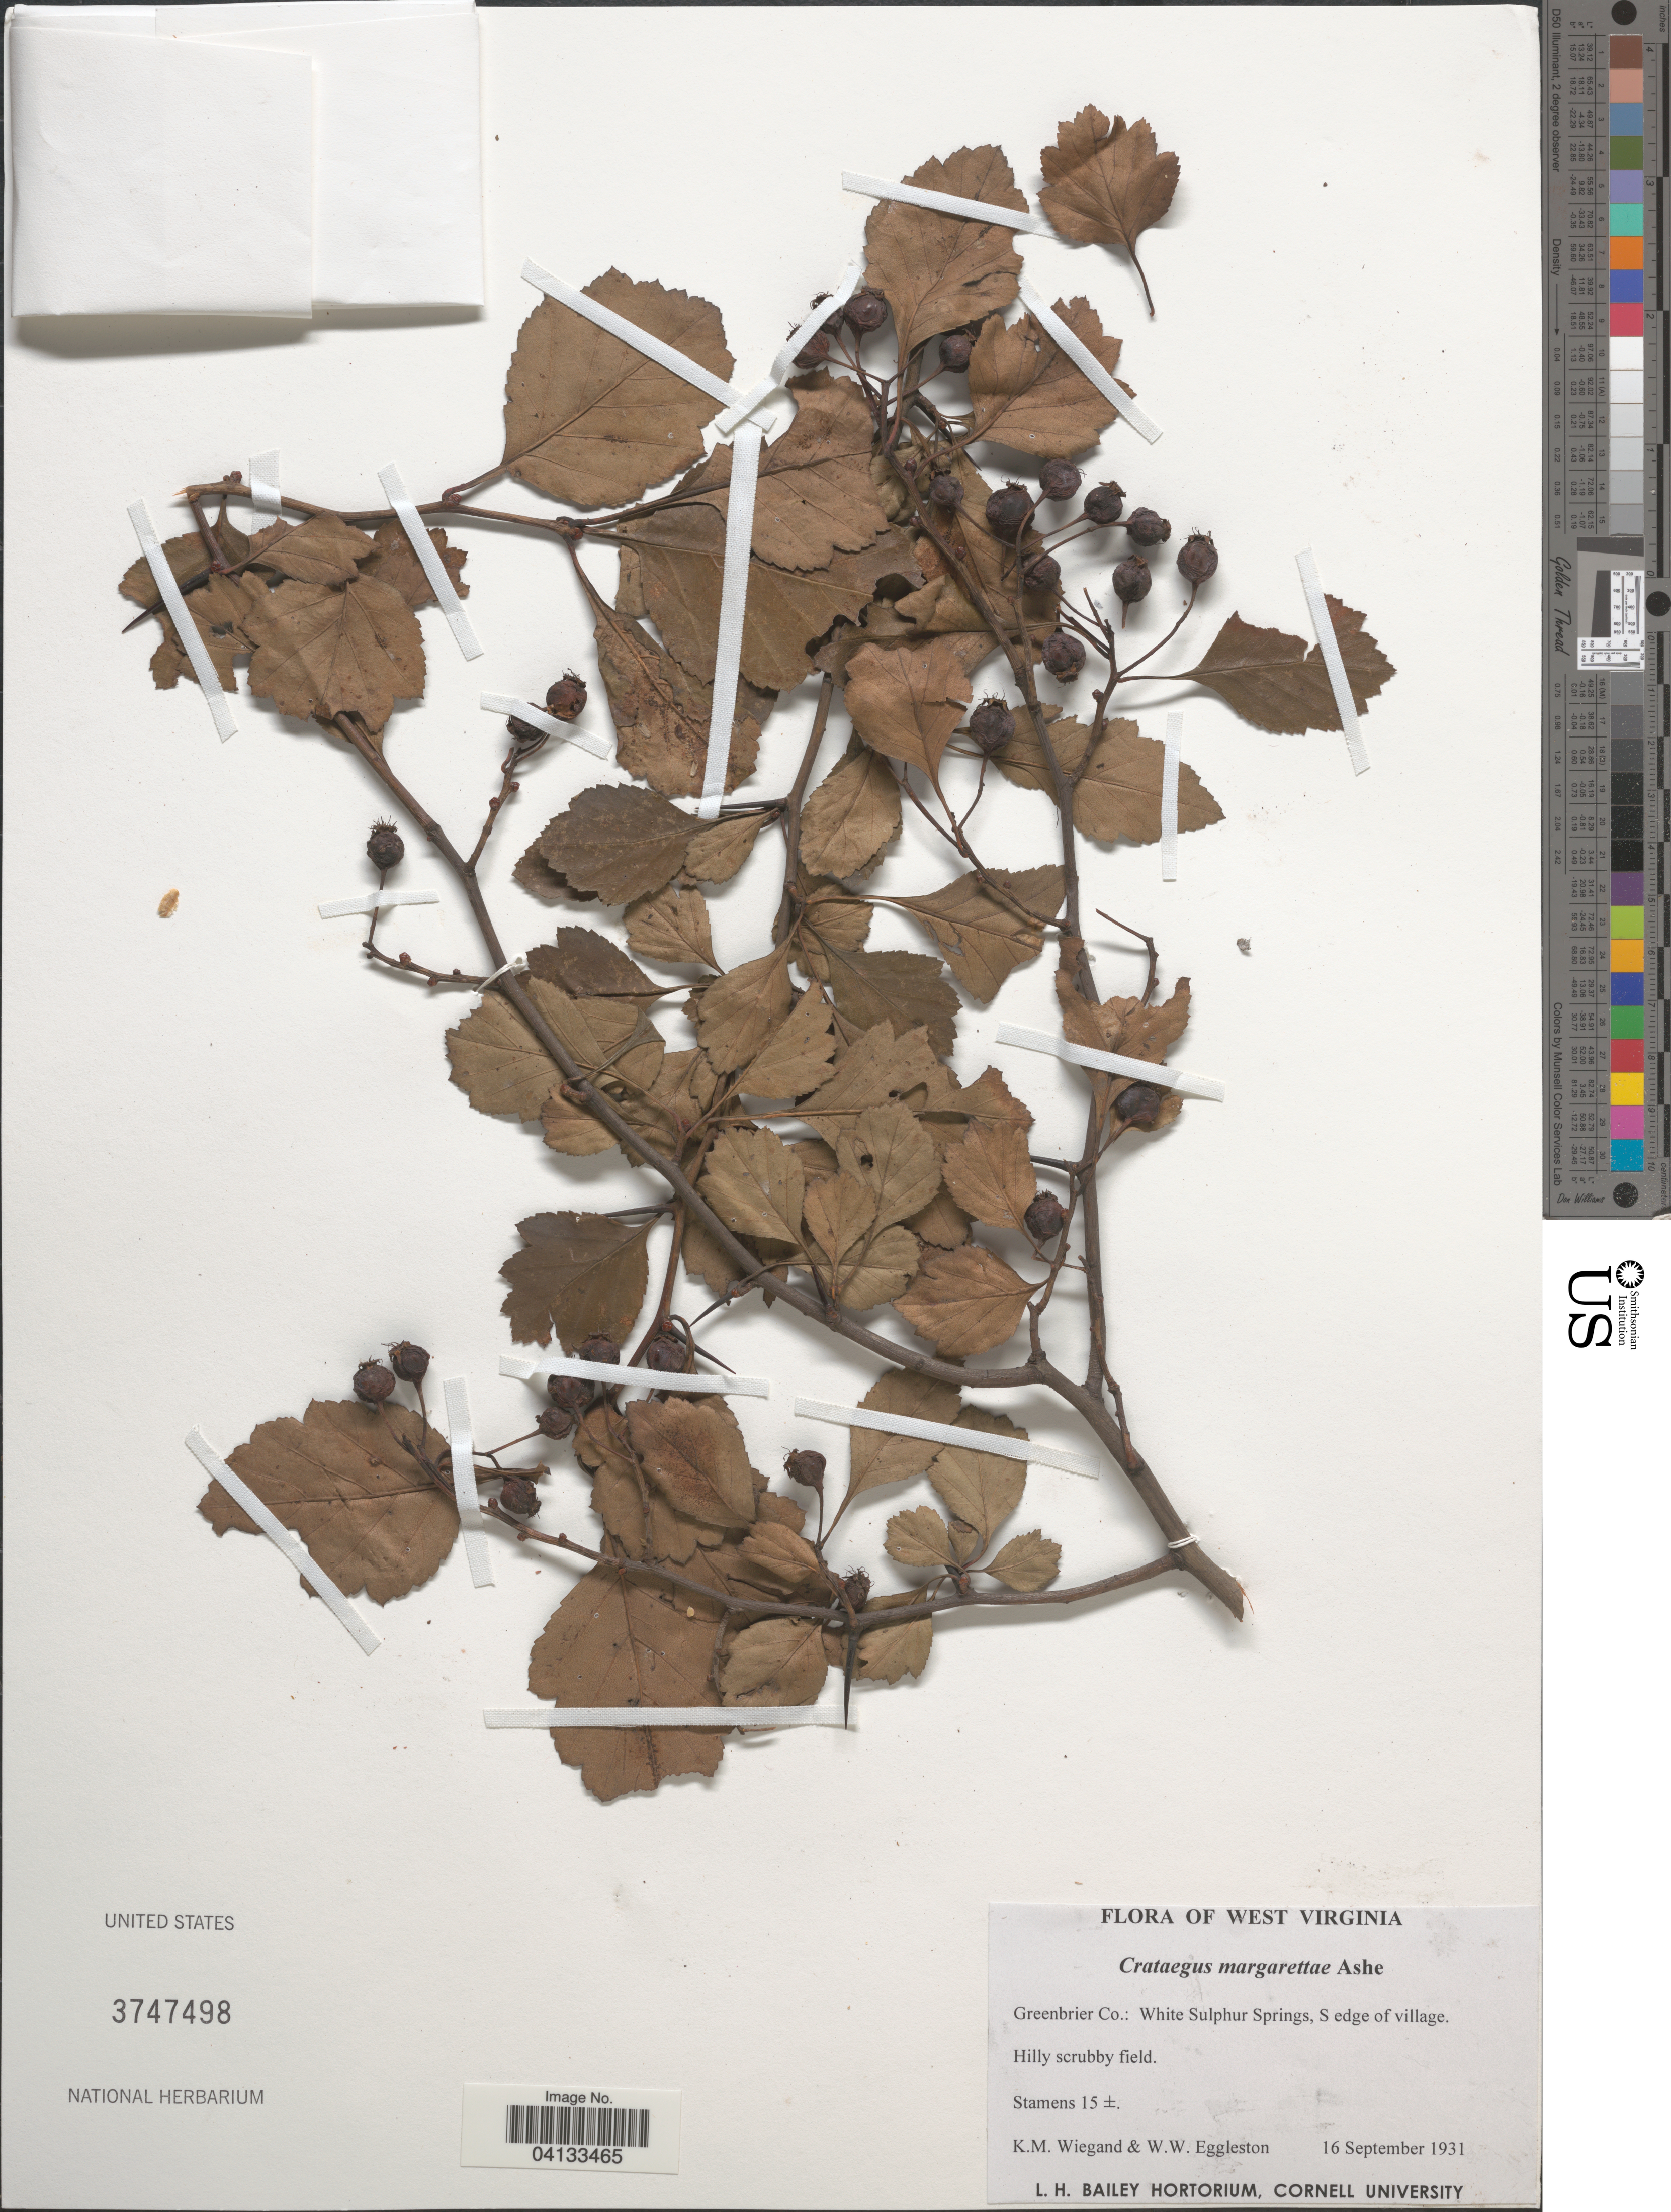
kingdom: Plantae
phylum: Tracheophyta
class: Magnoliopsida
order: Rosales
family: Rosaceae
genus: Crataegus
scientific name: Crataegus margarettae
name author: Ashe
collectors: K. M. Wiegand & W. W. Eggleston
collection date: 1931-09-16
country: United States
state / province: West Virginia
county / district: Greenbrier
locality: Greenbrier Co.: White Sulphur Springs, S edge of village.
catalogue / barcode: US 3747498